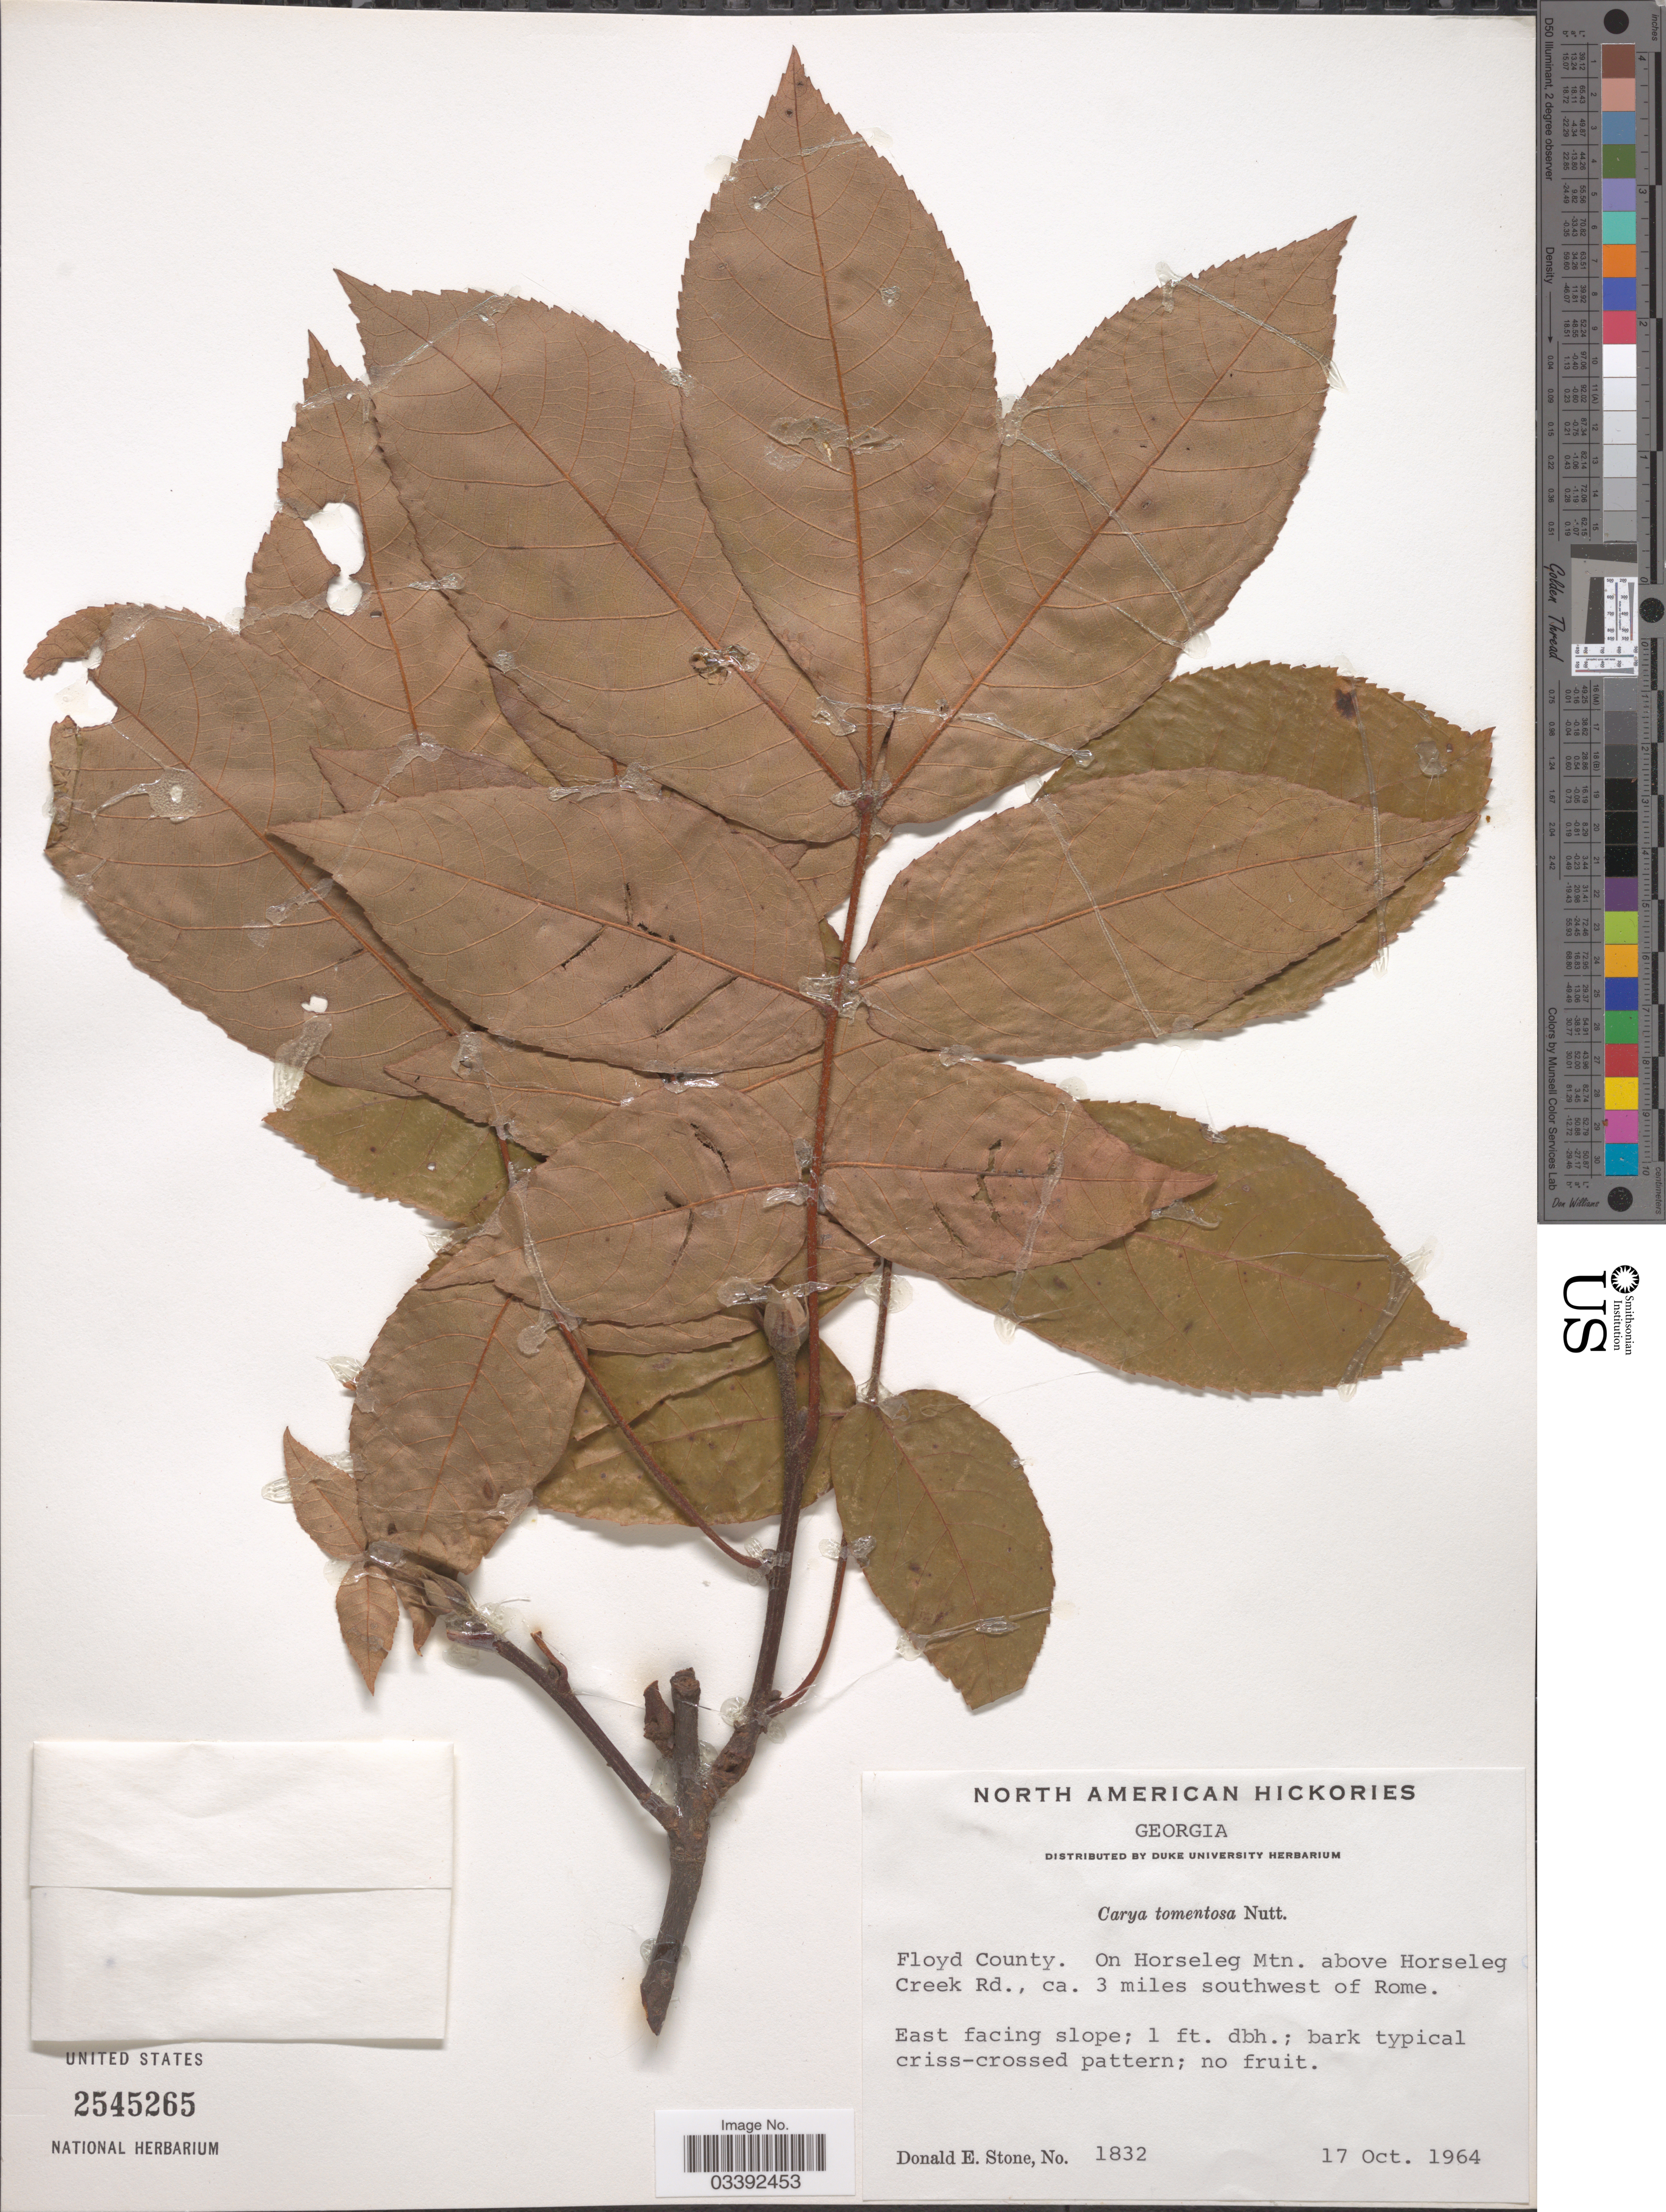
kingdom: Plantae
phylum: Tracheophyta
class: Magnoliopsida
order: Fagales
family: Juglandaceae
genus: Carya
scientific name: Carya tomentosa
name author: (Lam.) Nutt.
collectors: D. E. Stone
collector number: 1832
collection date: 1964-10-17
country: United States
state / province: Georgia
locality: Floyd County. On Horseleg Mtn. above Horseleg Creek Rd., ca. 3 miles southwest of Rome. East facing slope.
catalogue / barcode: US 2545265